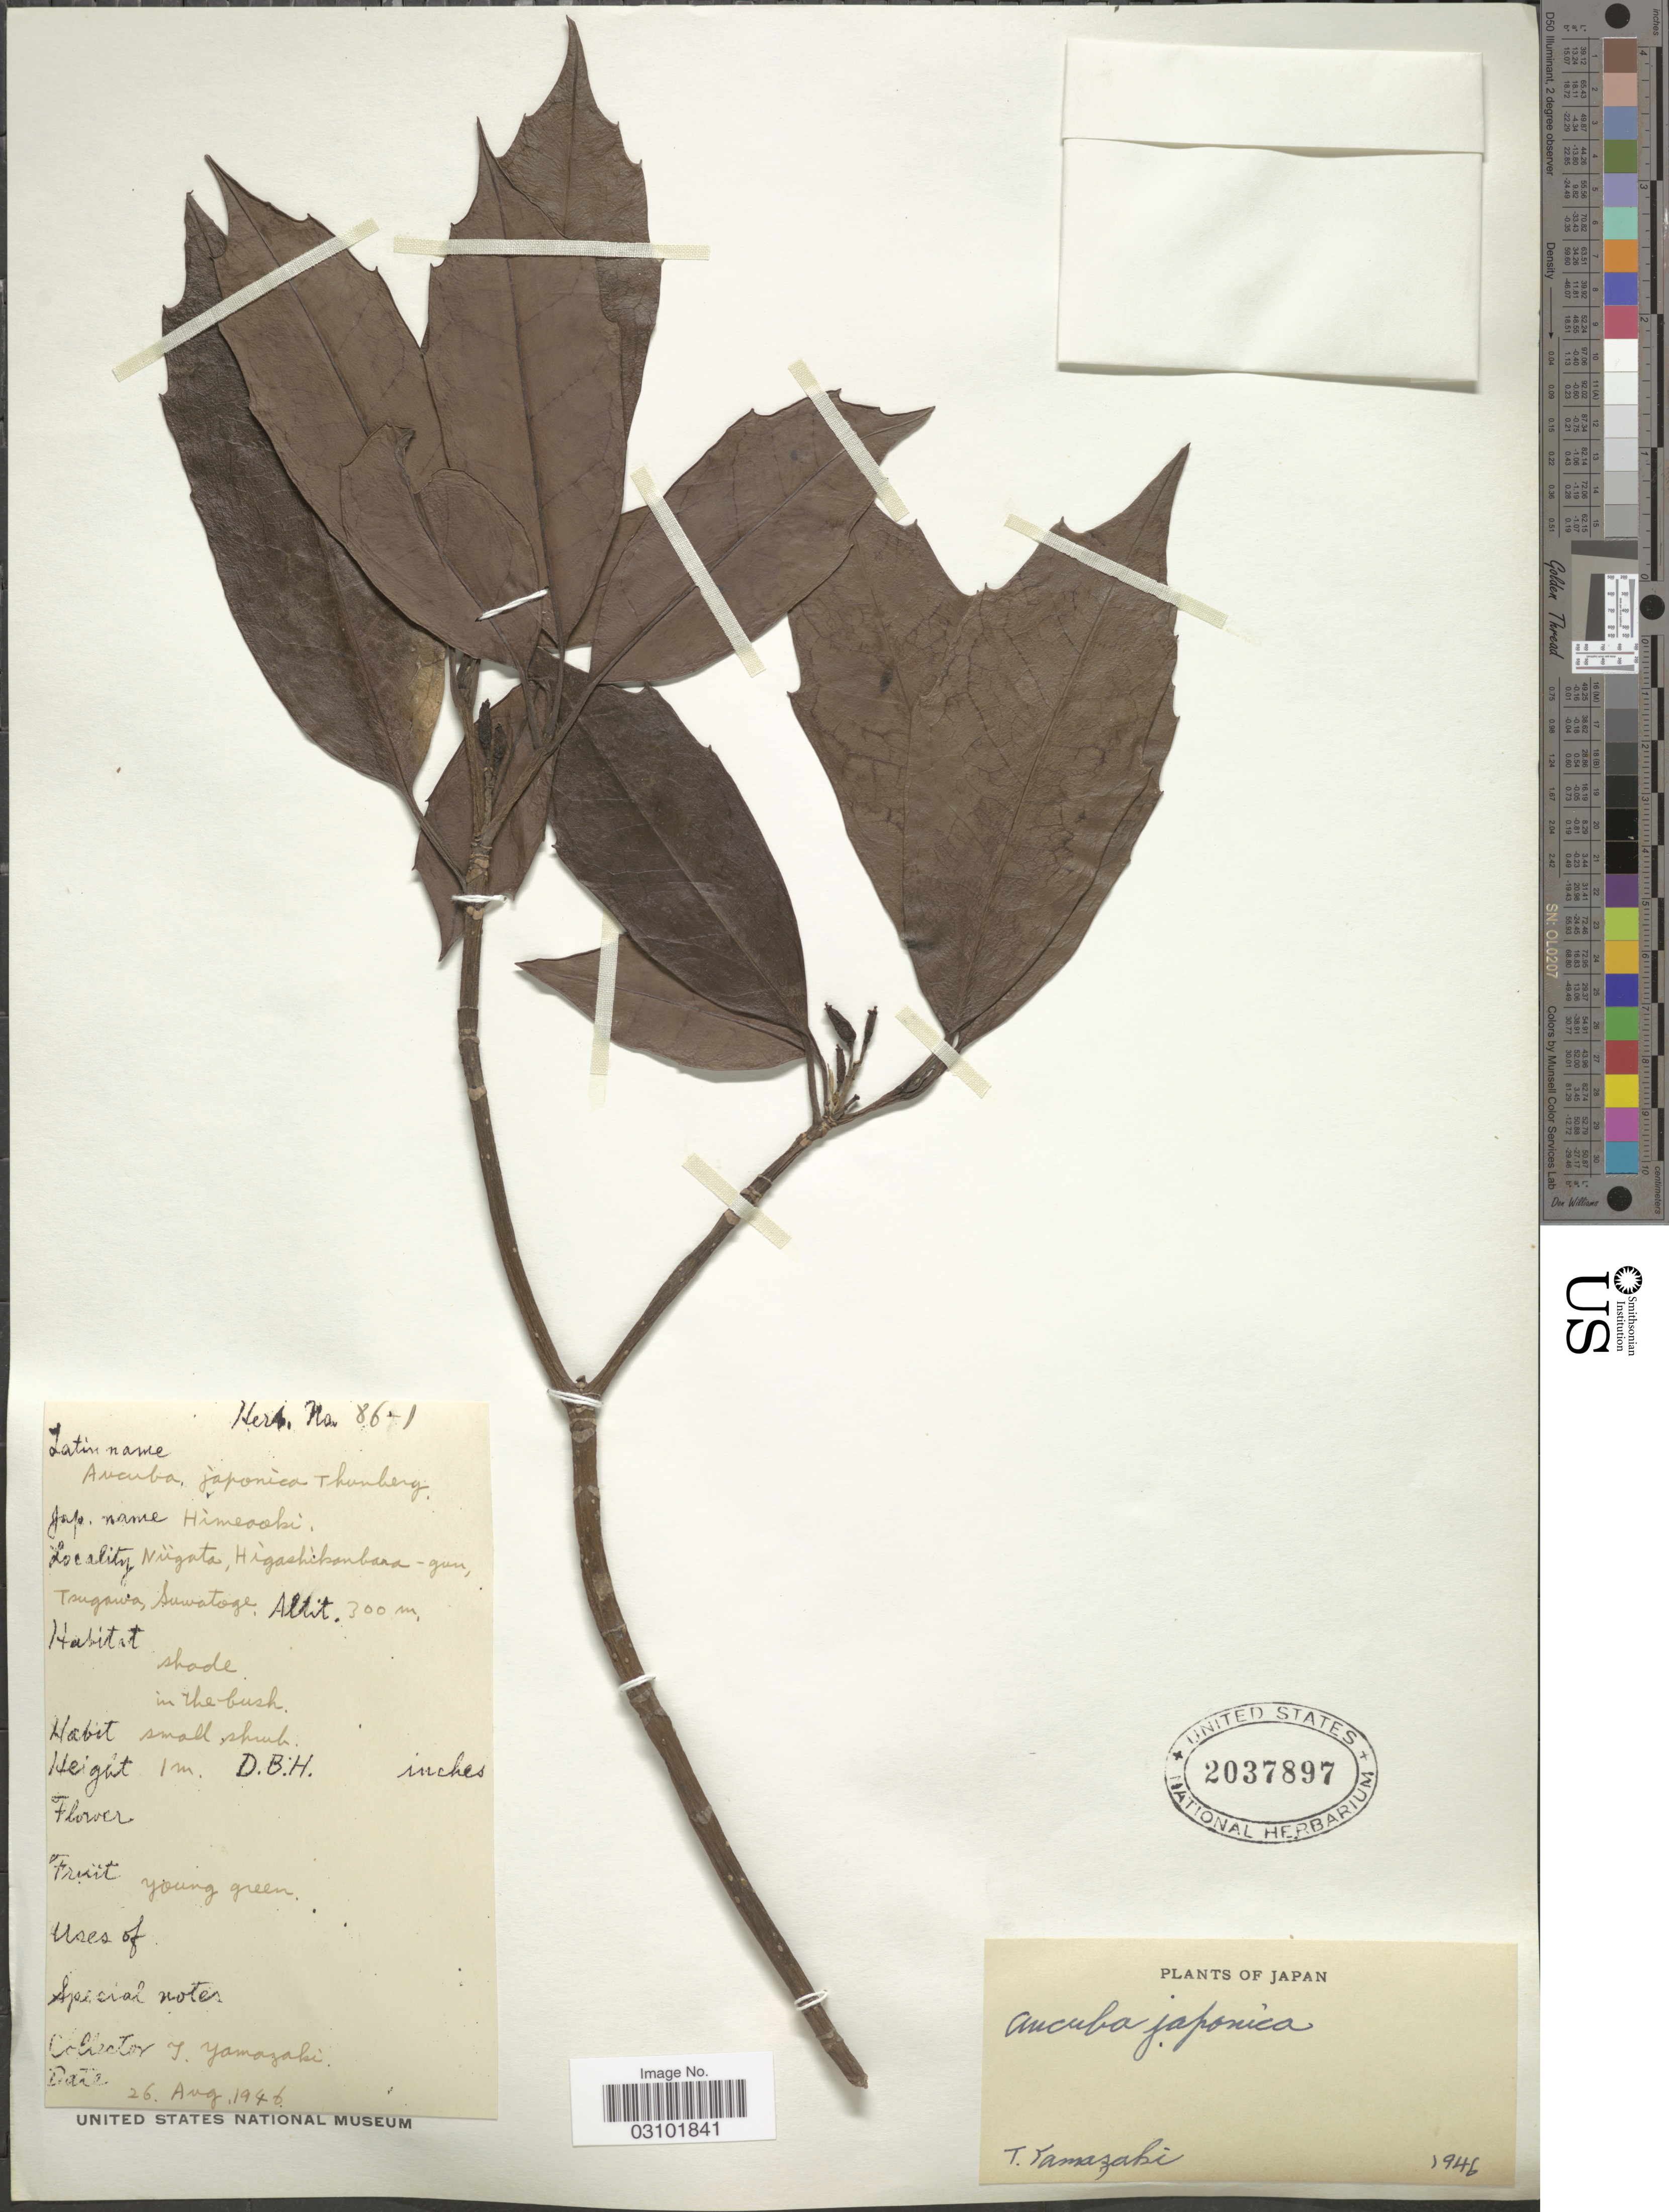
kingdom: Plantae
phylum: Tracheophyta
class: Magnoliopsida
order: Garryales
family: Garryaceae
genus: Aucuba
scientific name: Aucuba japonica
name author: Thunb.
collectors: T. Yamazaki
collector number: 86-1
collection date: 1946-08-26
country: Japan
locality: Nügata, Higashihanbana-gun, Tsugawa, Suwatoge.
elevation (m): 300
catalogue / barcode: US 2037897